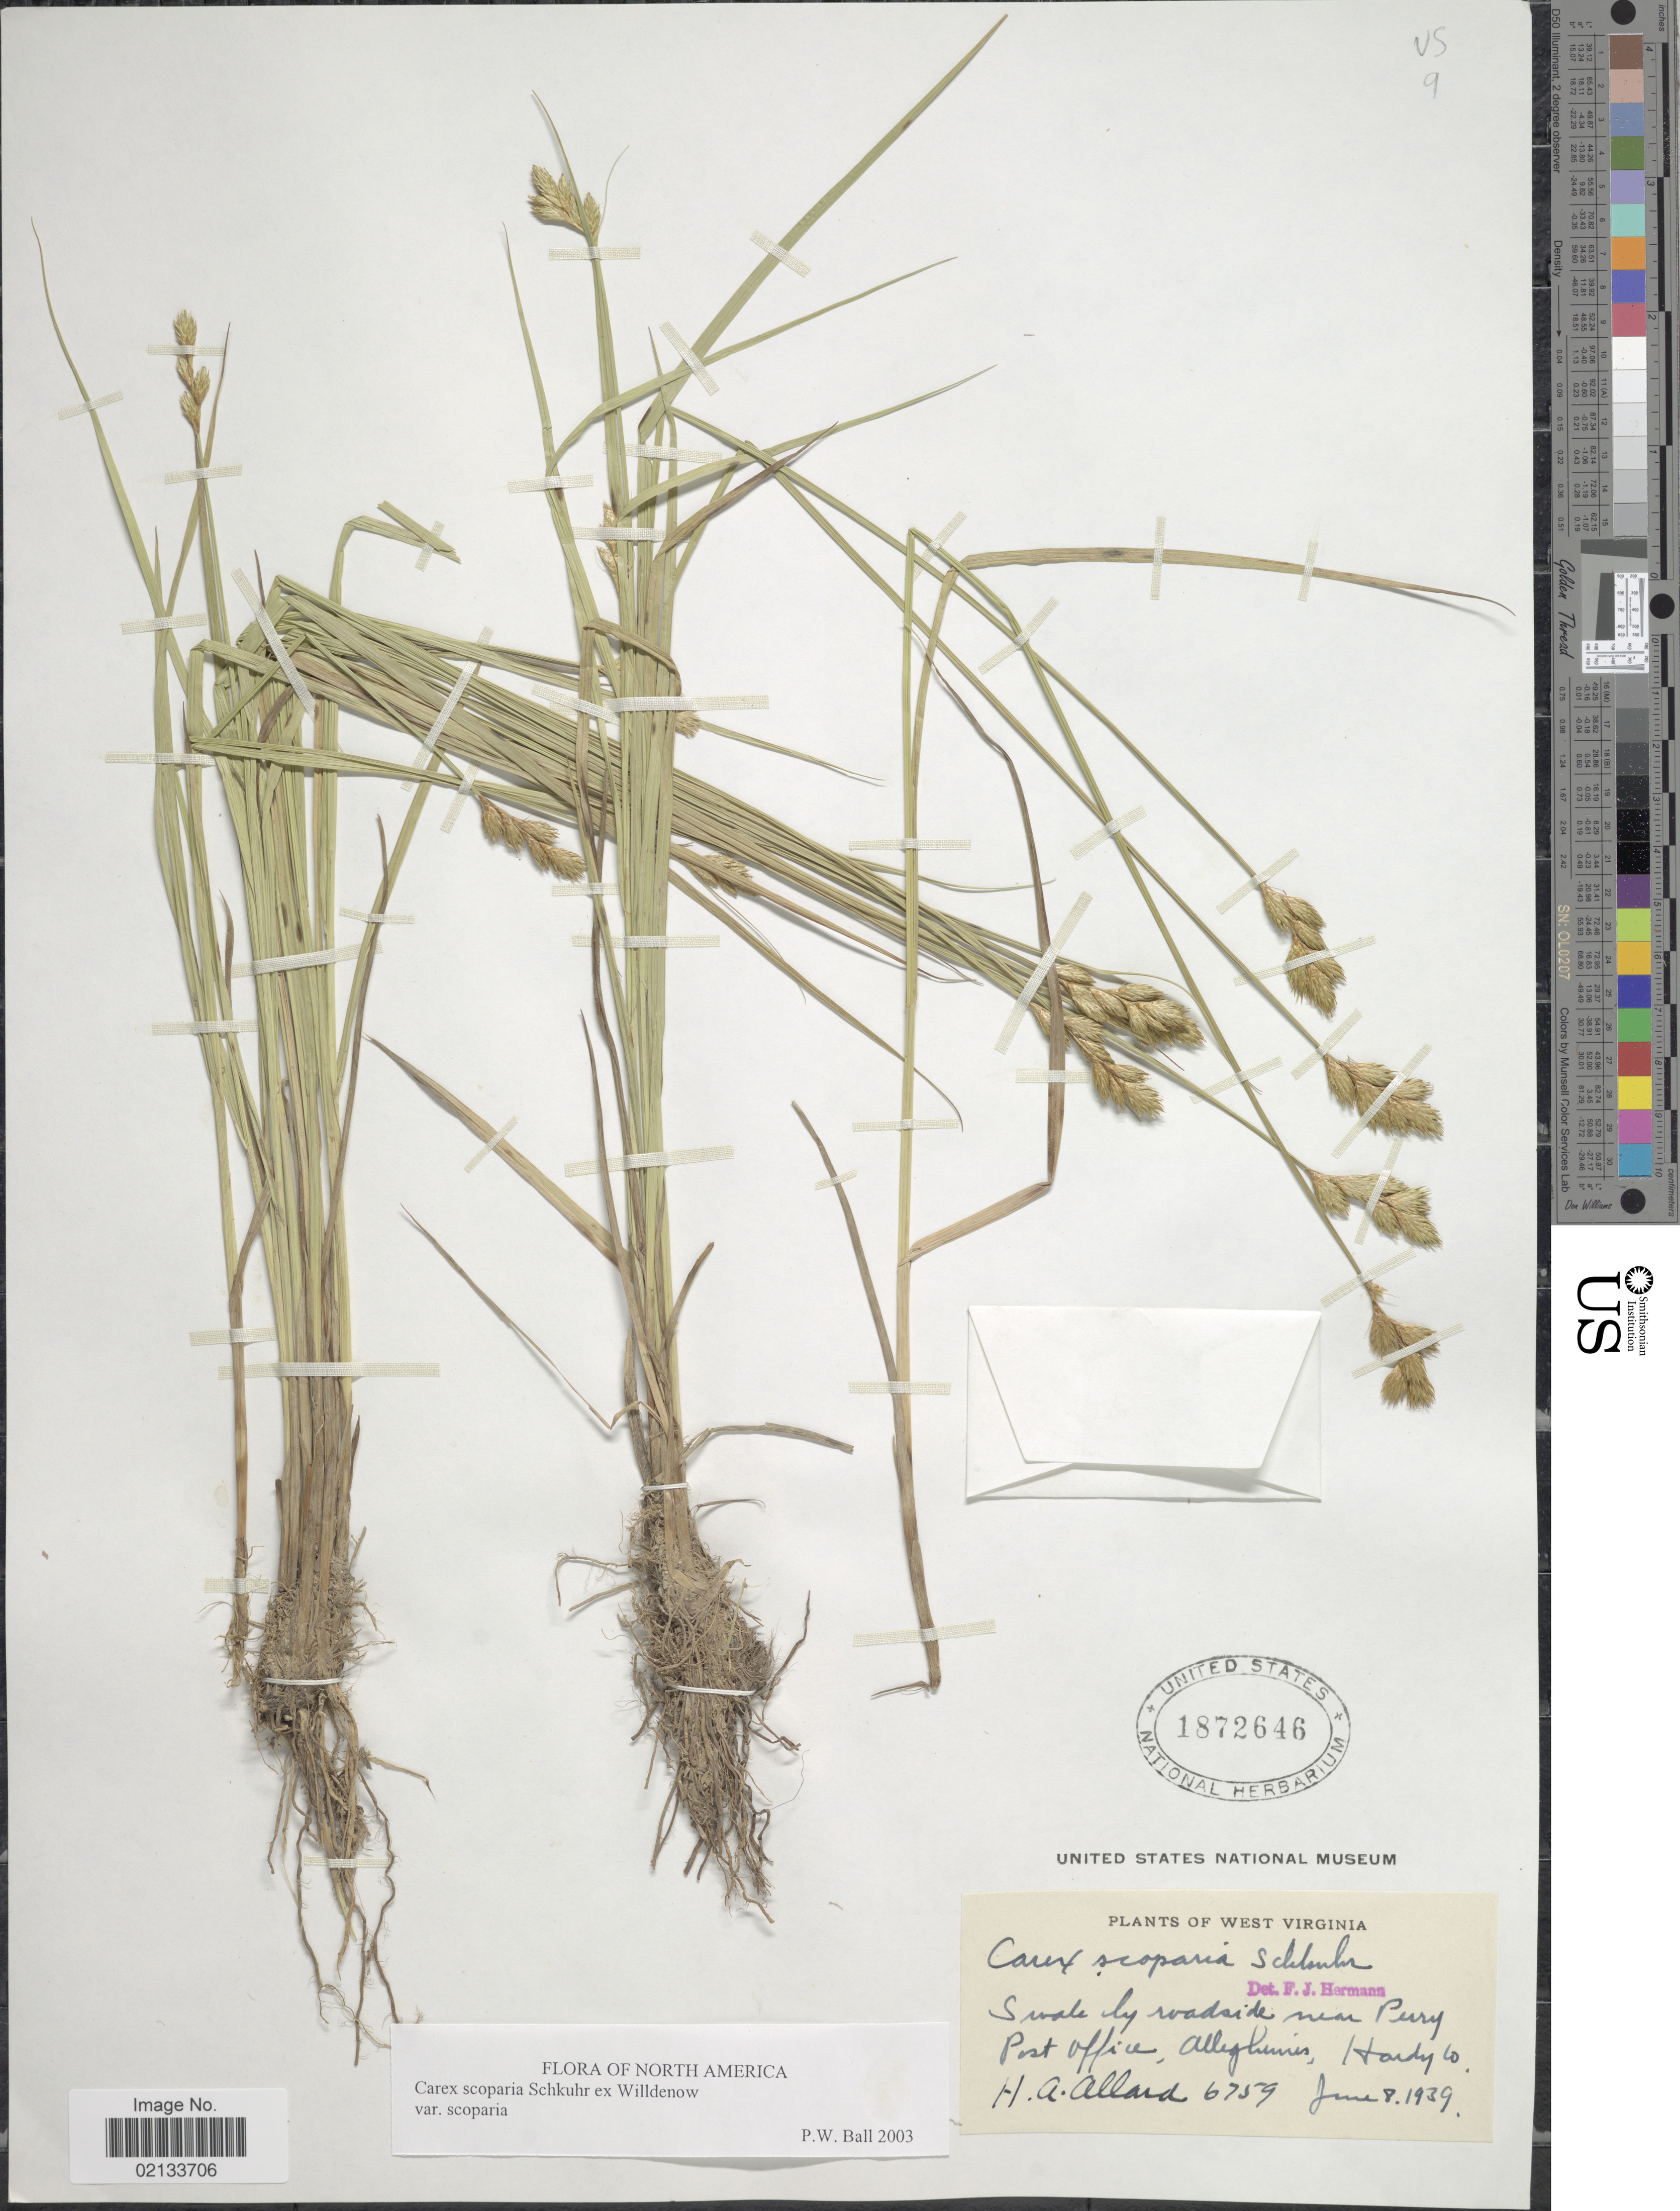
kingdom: Plantae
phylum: Tracheophyta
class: Liliopsida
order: Poales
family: Cyperaceae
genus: Carex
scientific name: Carex scoparia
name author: Schkuhr ex Willd.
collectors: H. A. Allard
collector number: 6759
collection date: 1939-06-08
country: United States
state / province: West Virginia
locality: Swale by roadside near Perry Post Office, Alleghenies, Hardy Co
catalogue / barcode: US 1872646